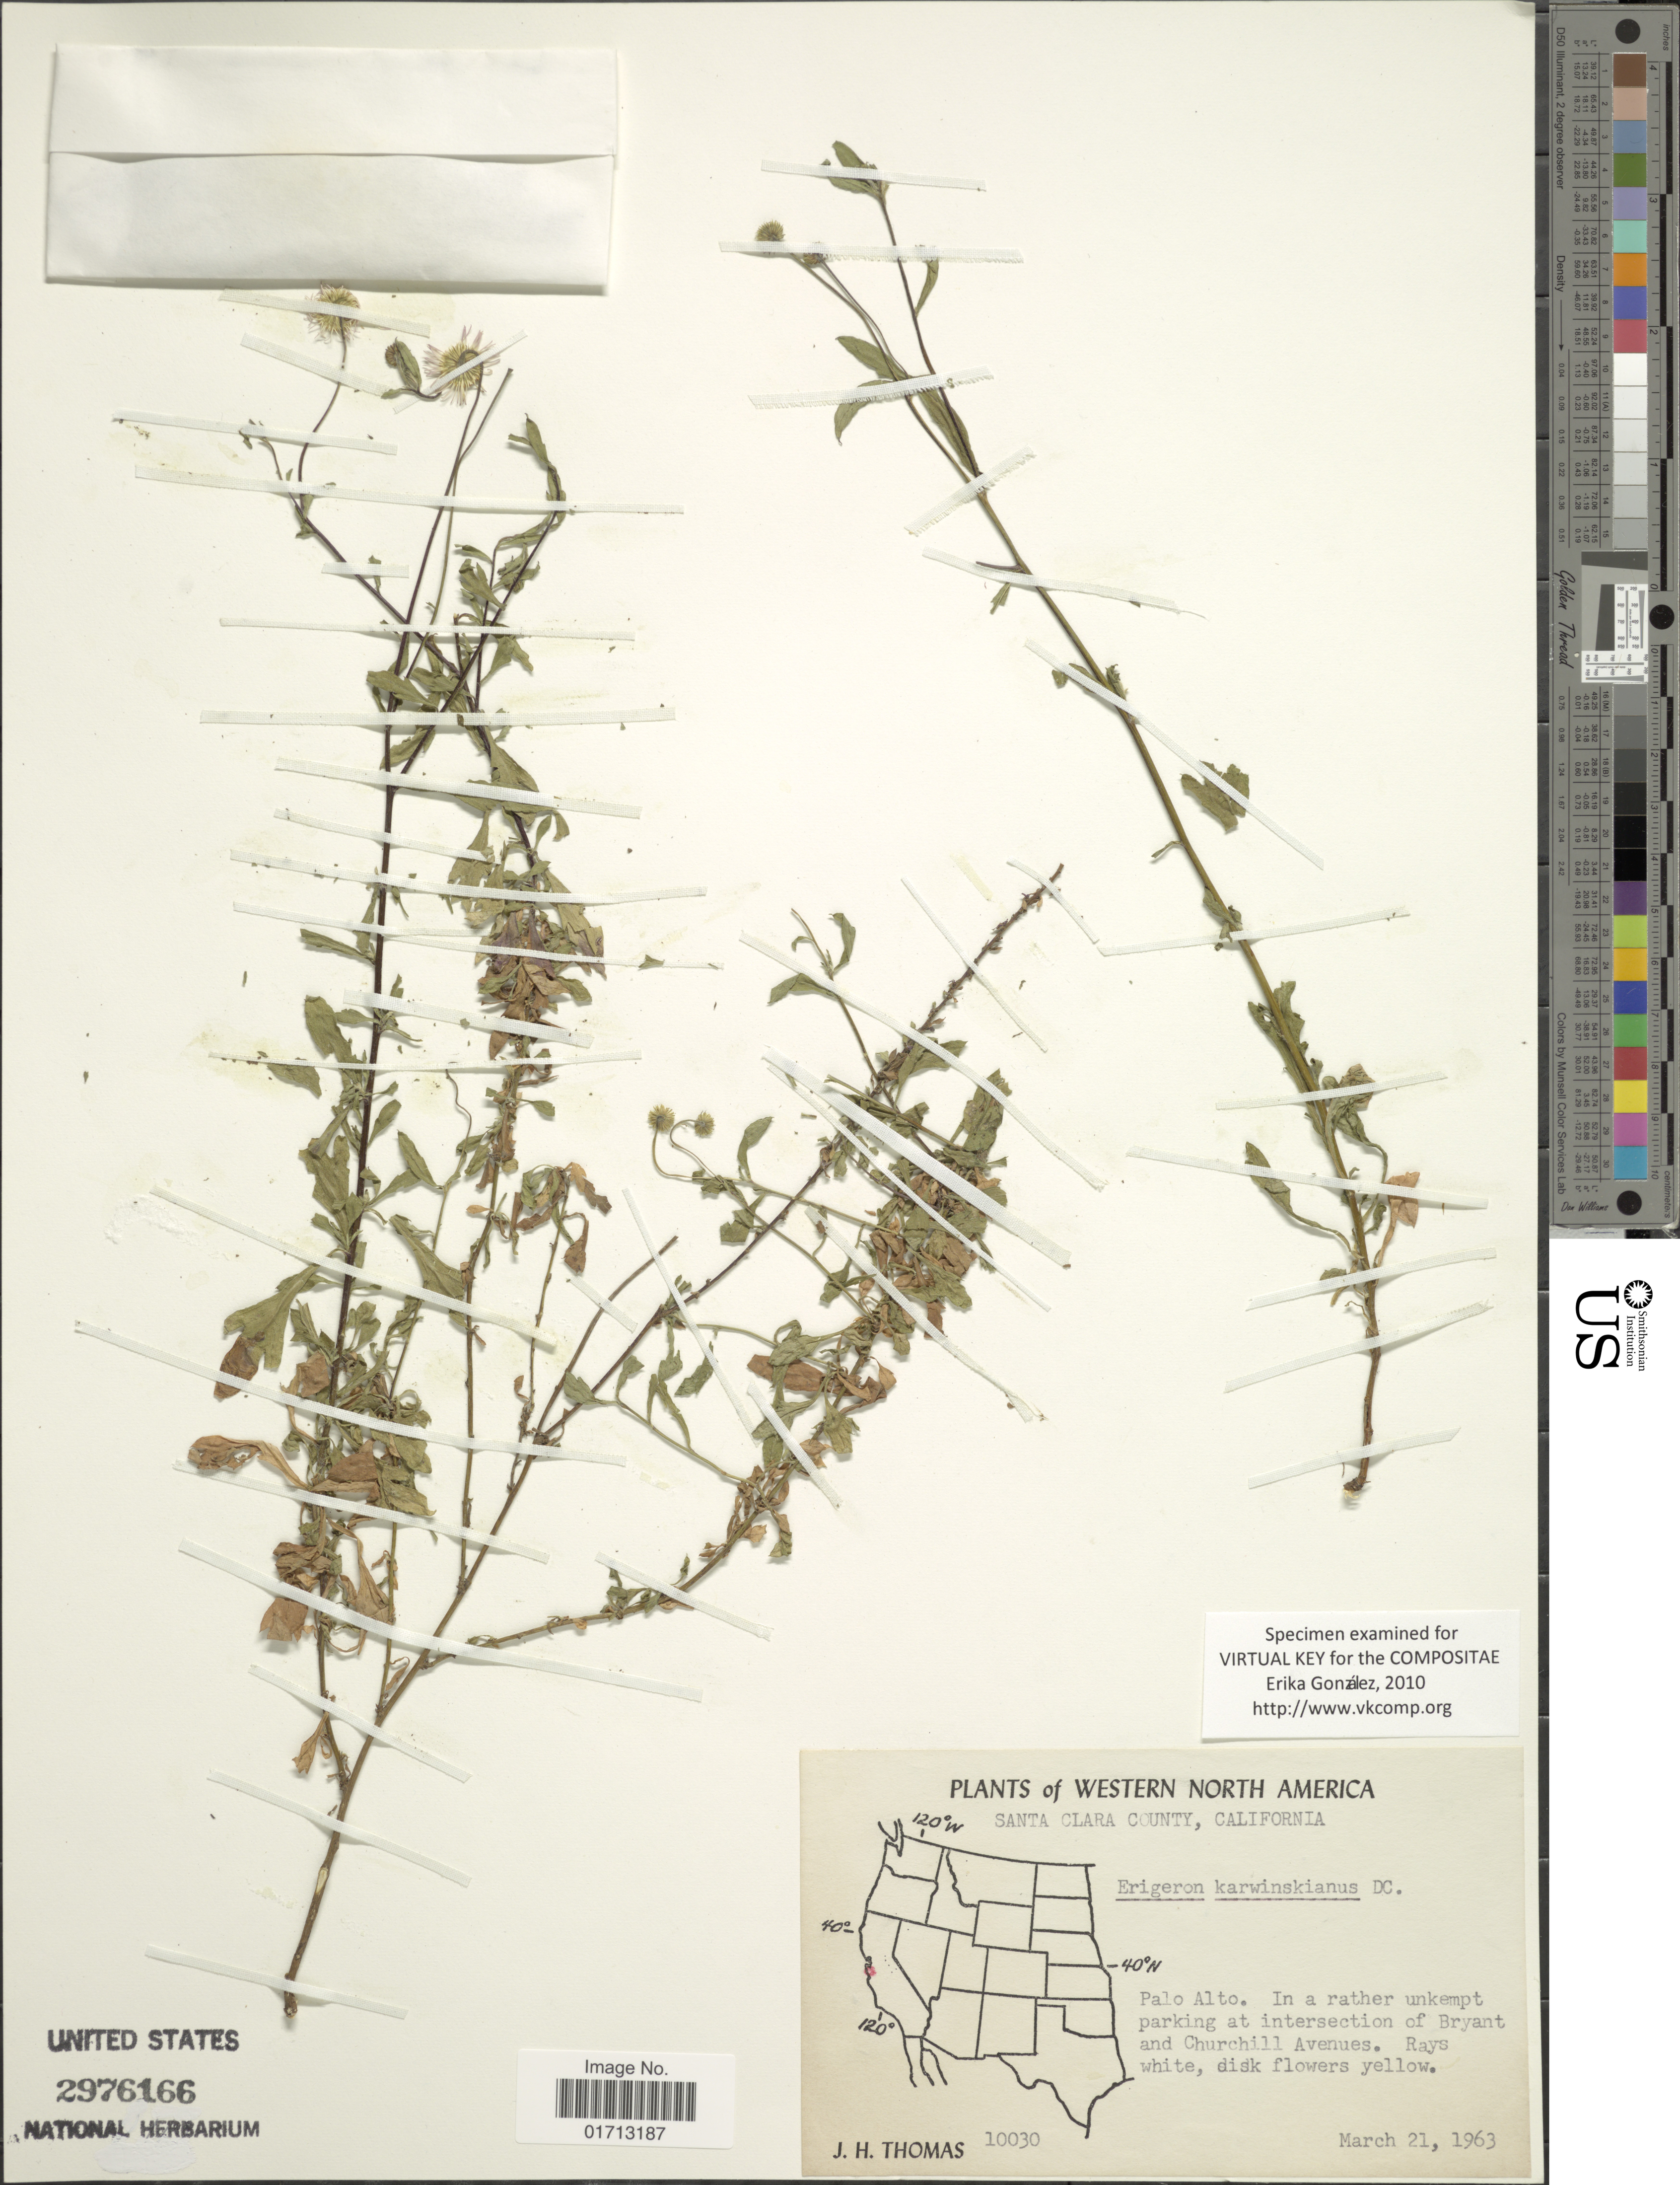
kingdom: Plantae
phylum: Tracheophyta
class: Magnoliopsida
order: Asterales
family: Asteraceae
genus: Erigeron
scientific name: Erigeron karvinskianus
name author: DC.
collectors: J. H. Thomas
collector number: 10030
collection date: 1963-03-21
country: United States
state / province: California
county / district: Santa Clara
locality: Western North America. Santa Clara County. Palo Alto. In a rather unkempt parking at intersection of Bryant and Churchill Avenues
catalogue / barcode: US 2976166